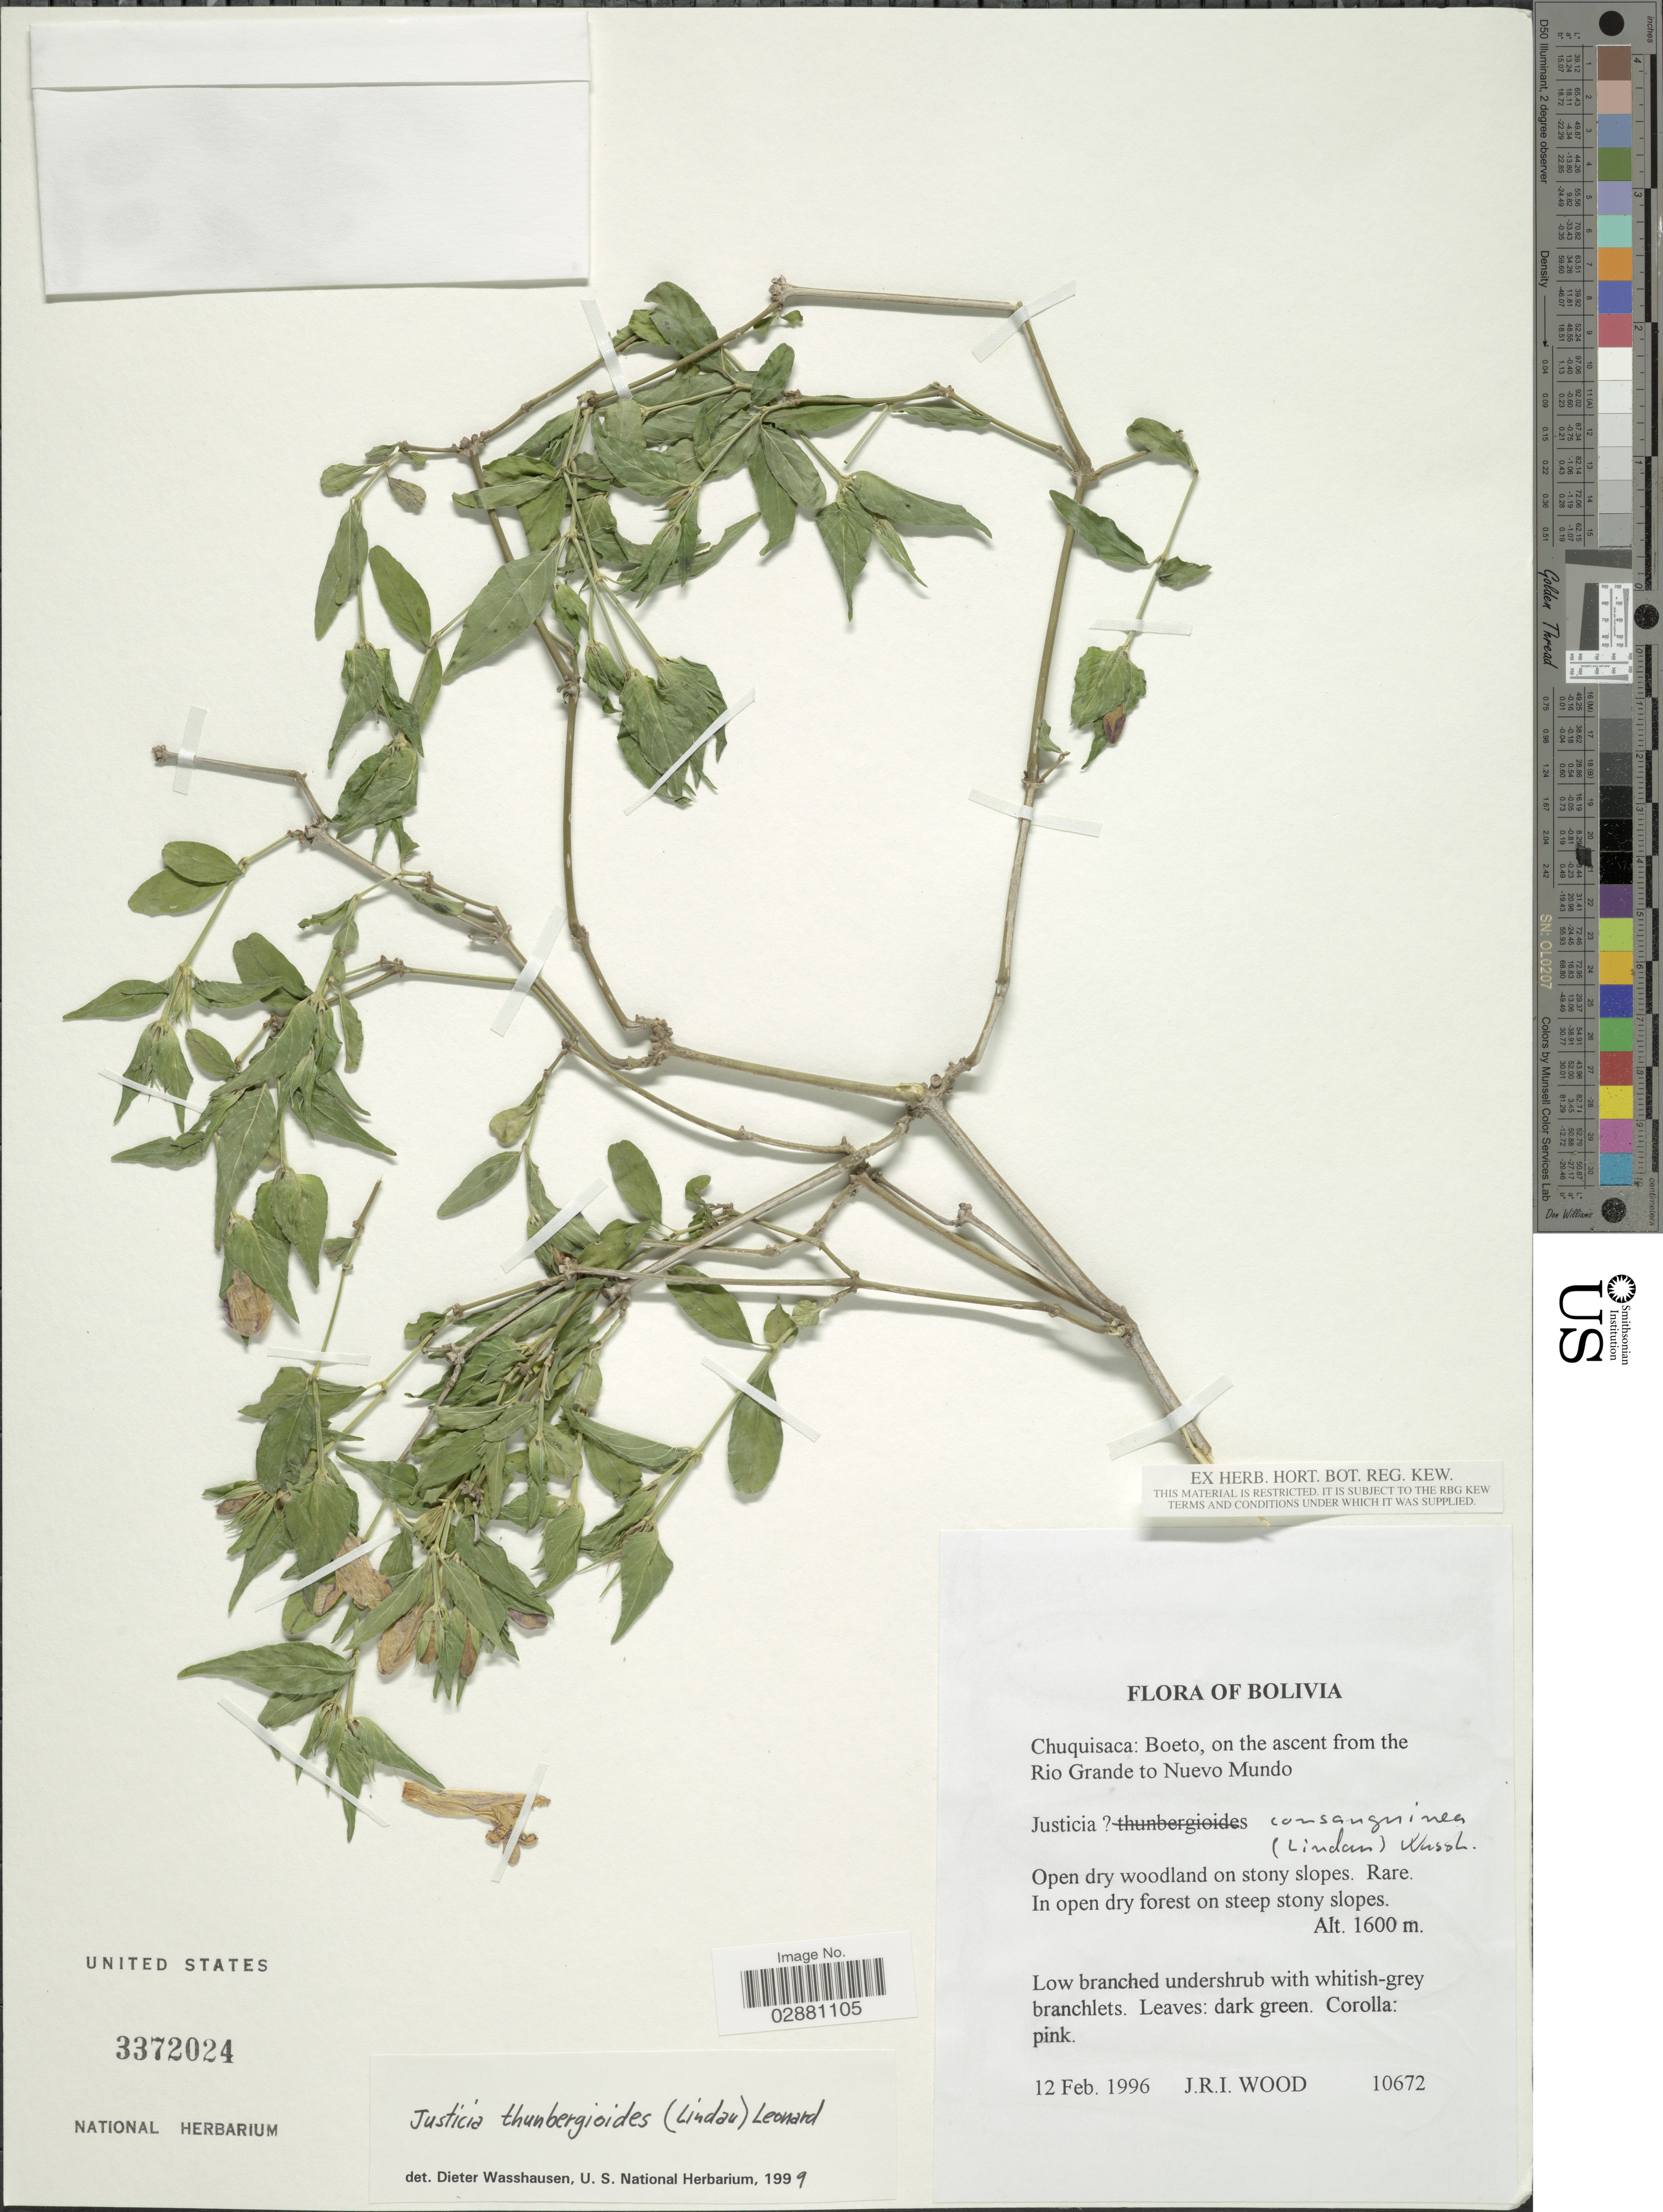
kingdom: Plantae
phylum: Tracheophyta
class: Magnoliopsida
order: Lamiales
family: Acanthaceae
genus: Justicia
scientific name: Justicia thunbergioides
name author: (Lindau) Leonard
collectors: J. R. I. Wood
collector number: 10672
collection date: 1996-02-12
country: Bolivia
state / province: Chuquisaca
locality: Boeto, on the ascent from the Rio Grande to Nuevo Mundo.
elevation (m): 1600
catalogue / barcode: US 3372024